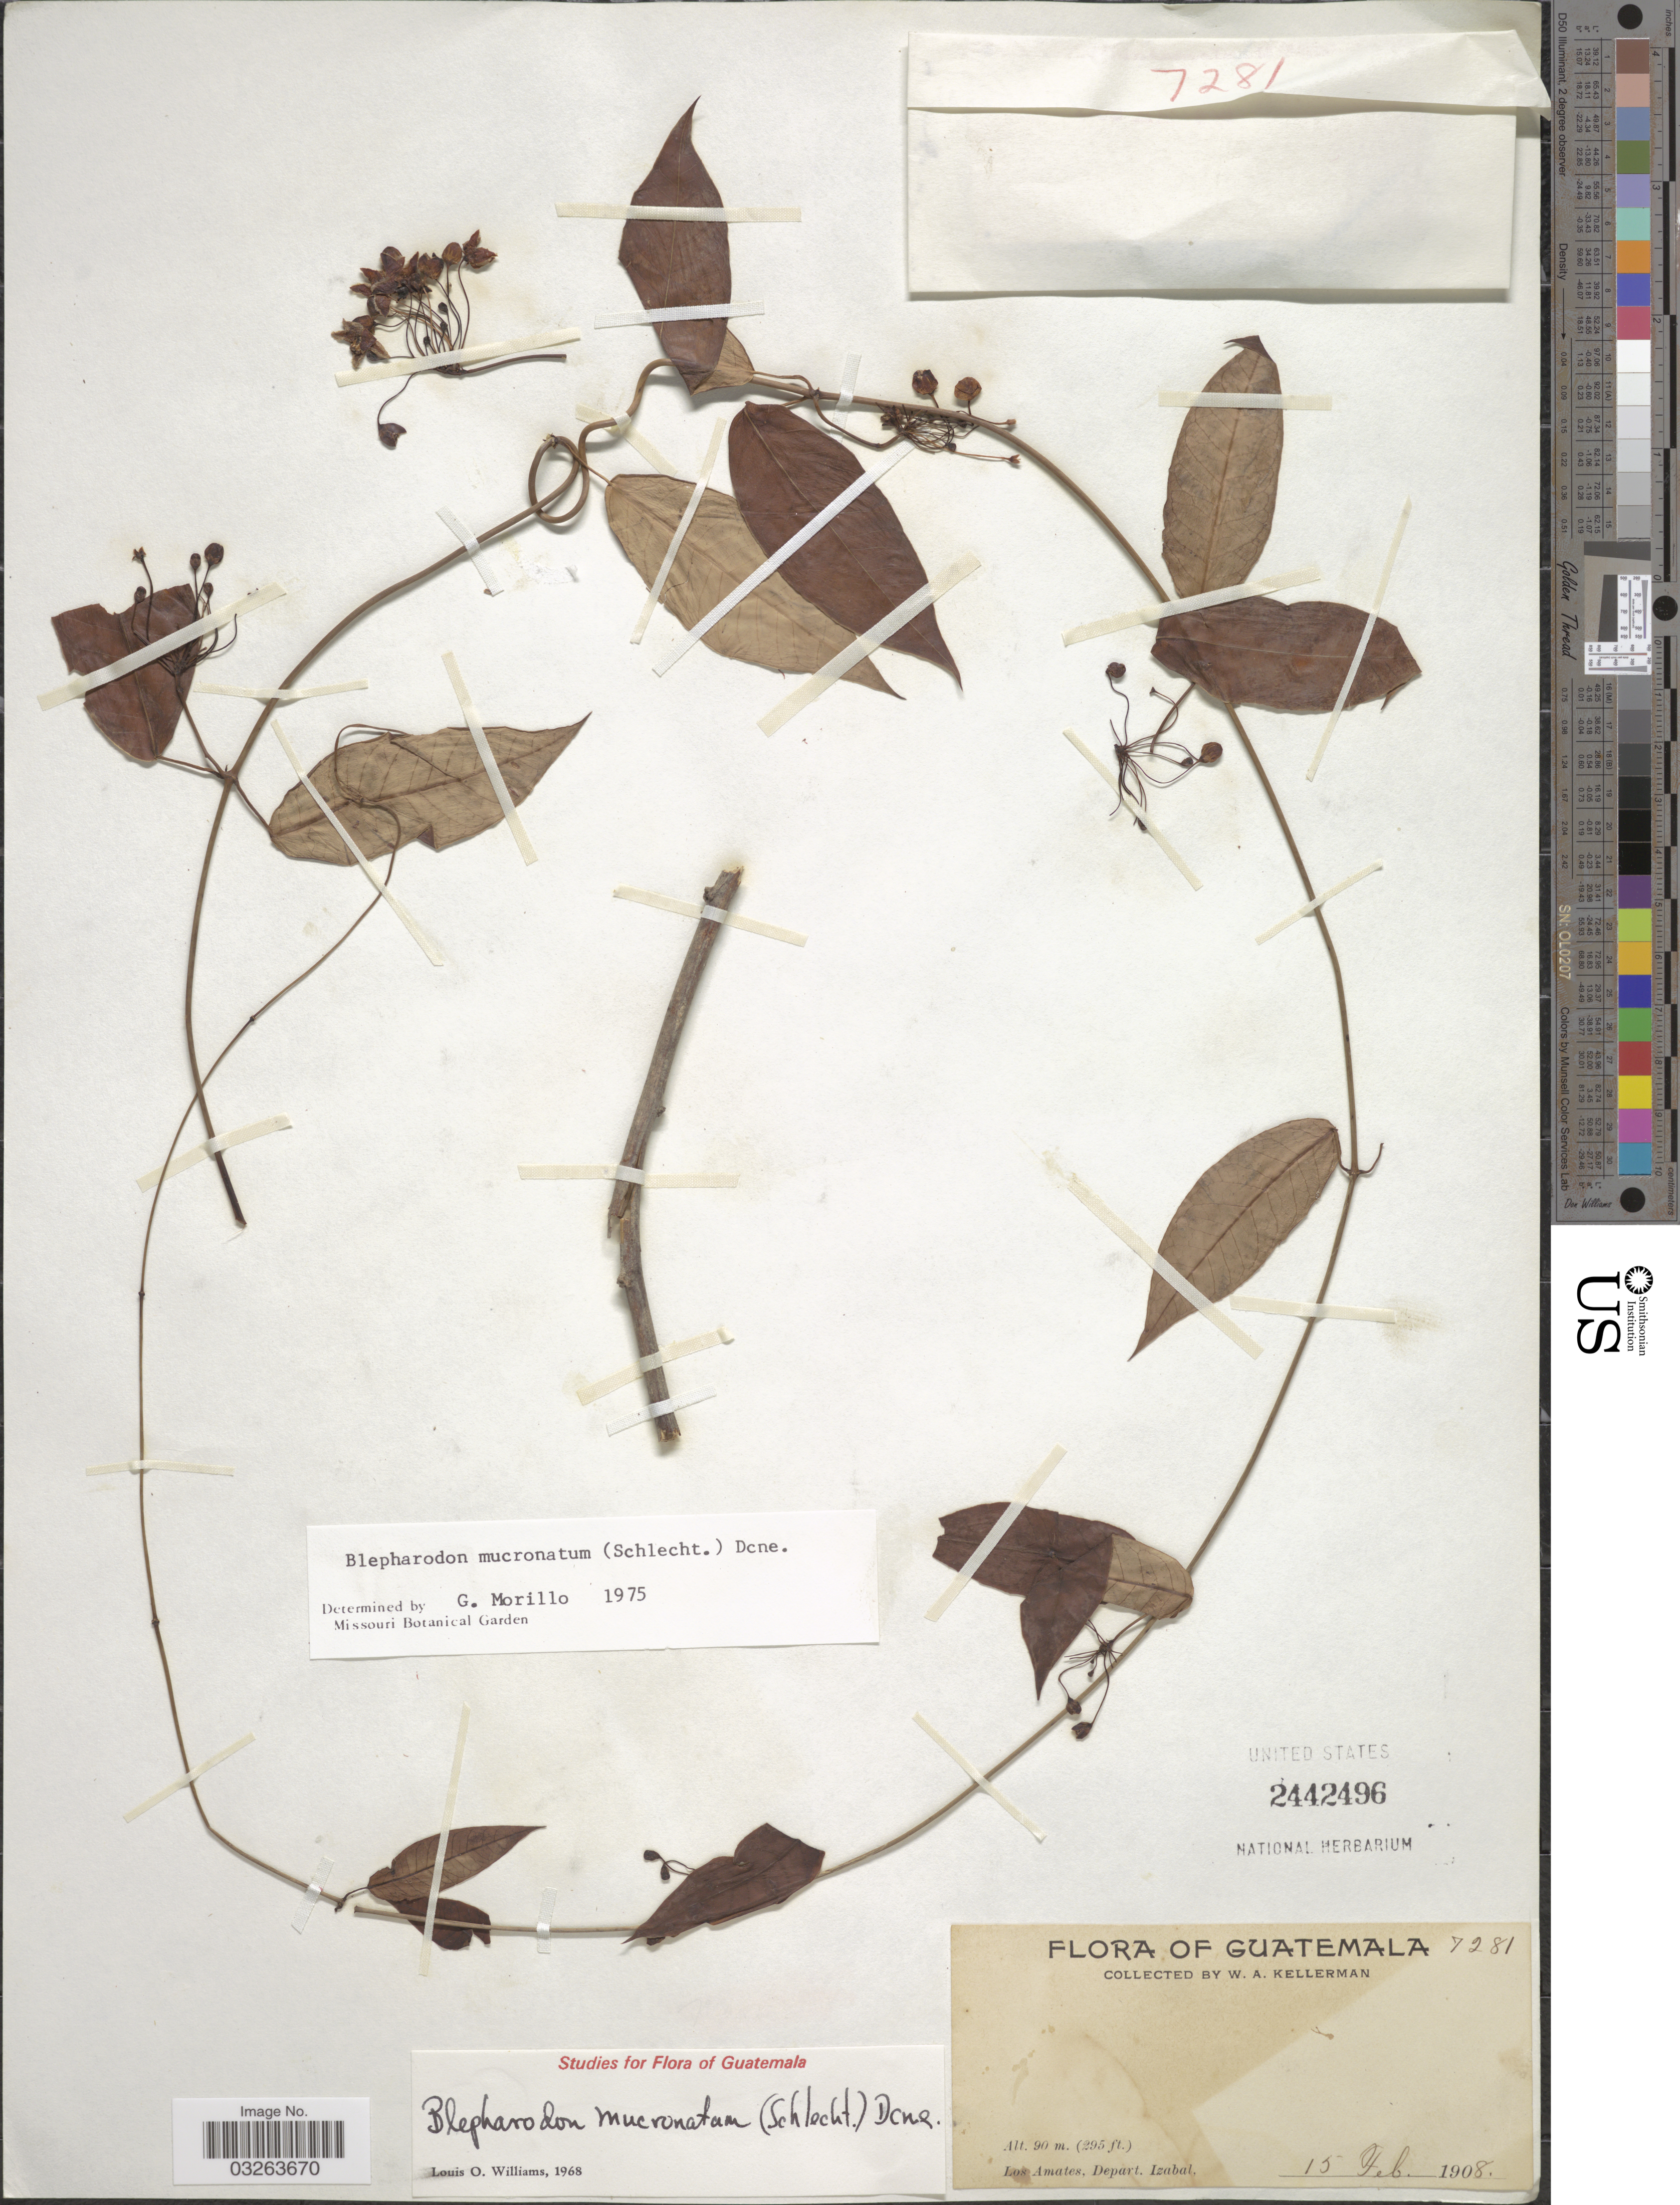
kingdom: Plantae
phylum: Tracheophyta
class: Magnoliopsida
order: Gentianales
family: Apocynaceae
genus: Blepharodon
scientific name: Blepharodon mucronatum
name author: (Schltdl.) Decne.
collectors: W. Kellerman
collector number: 7281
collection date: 1908-02-15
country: Guatemala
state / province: Izabal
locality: Los Amates. Depart. Izabal.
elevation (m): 90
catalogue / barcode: US 2442496